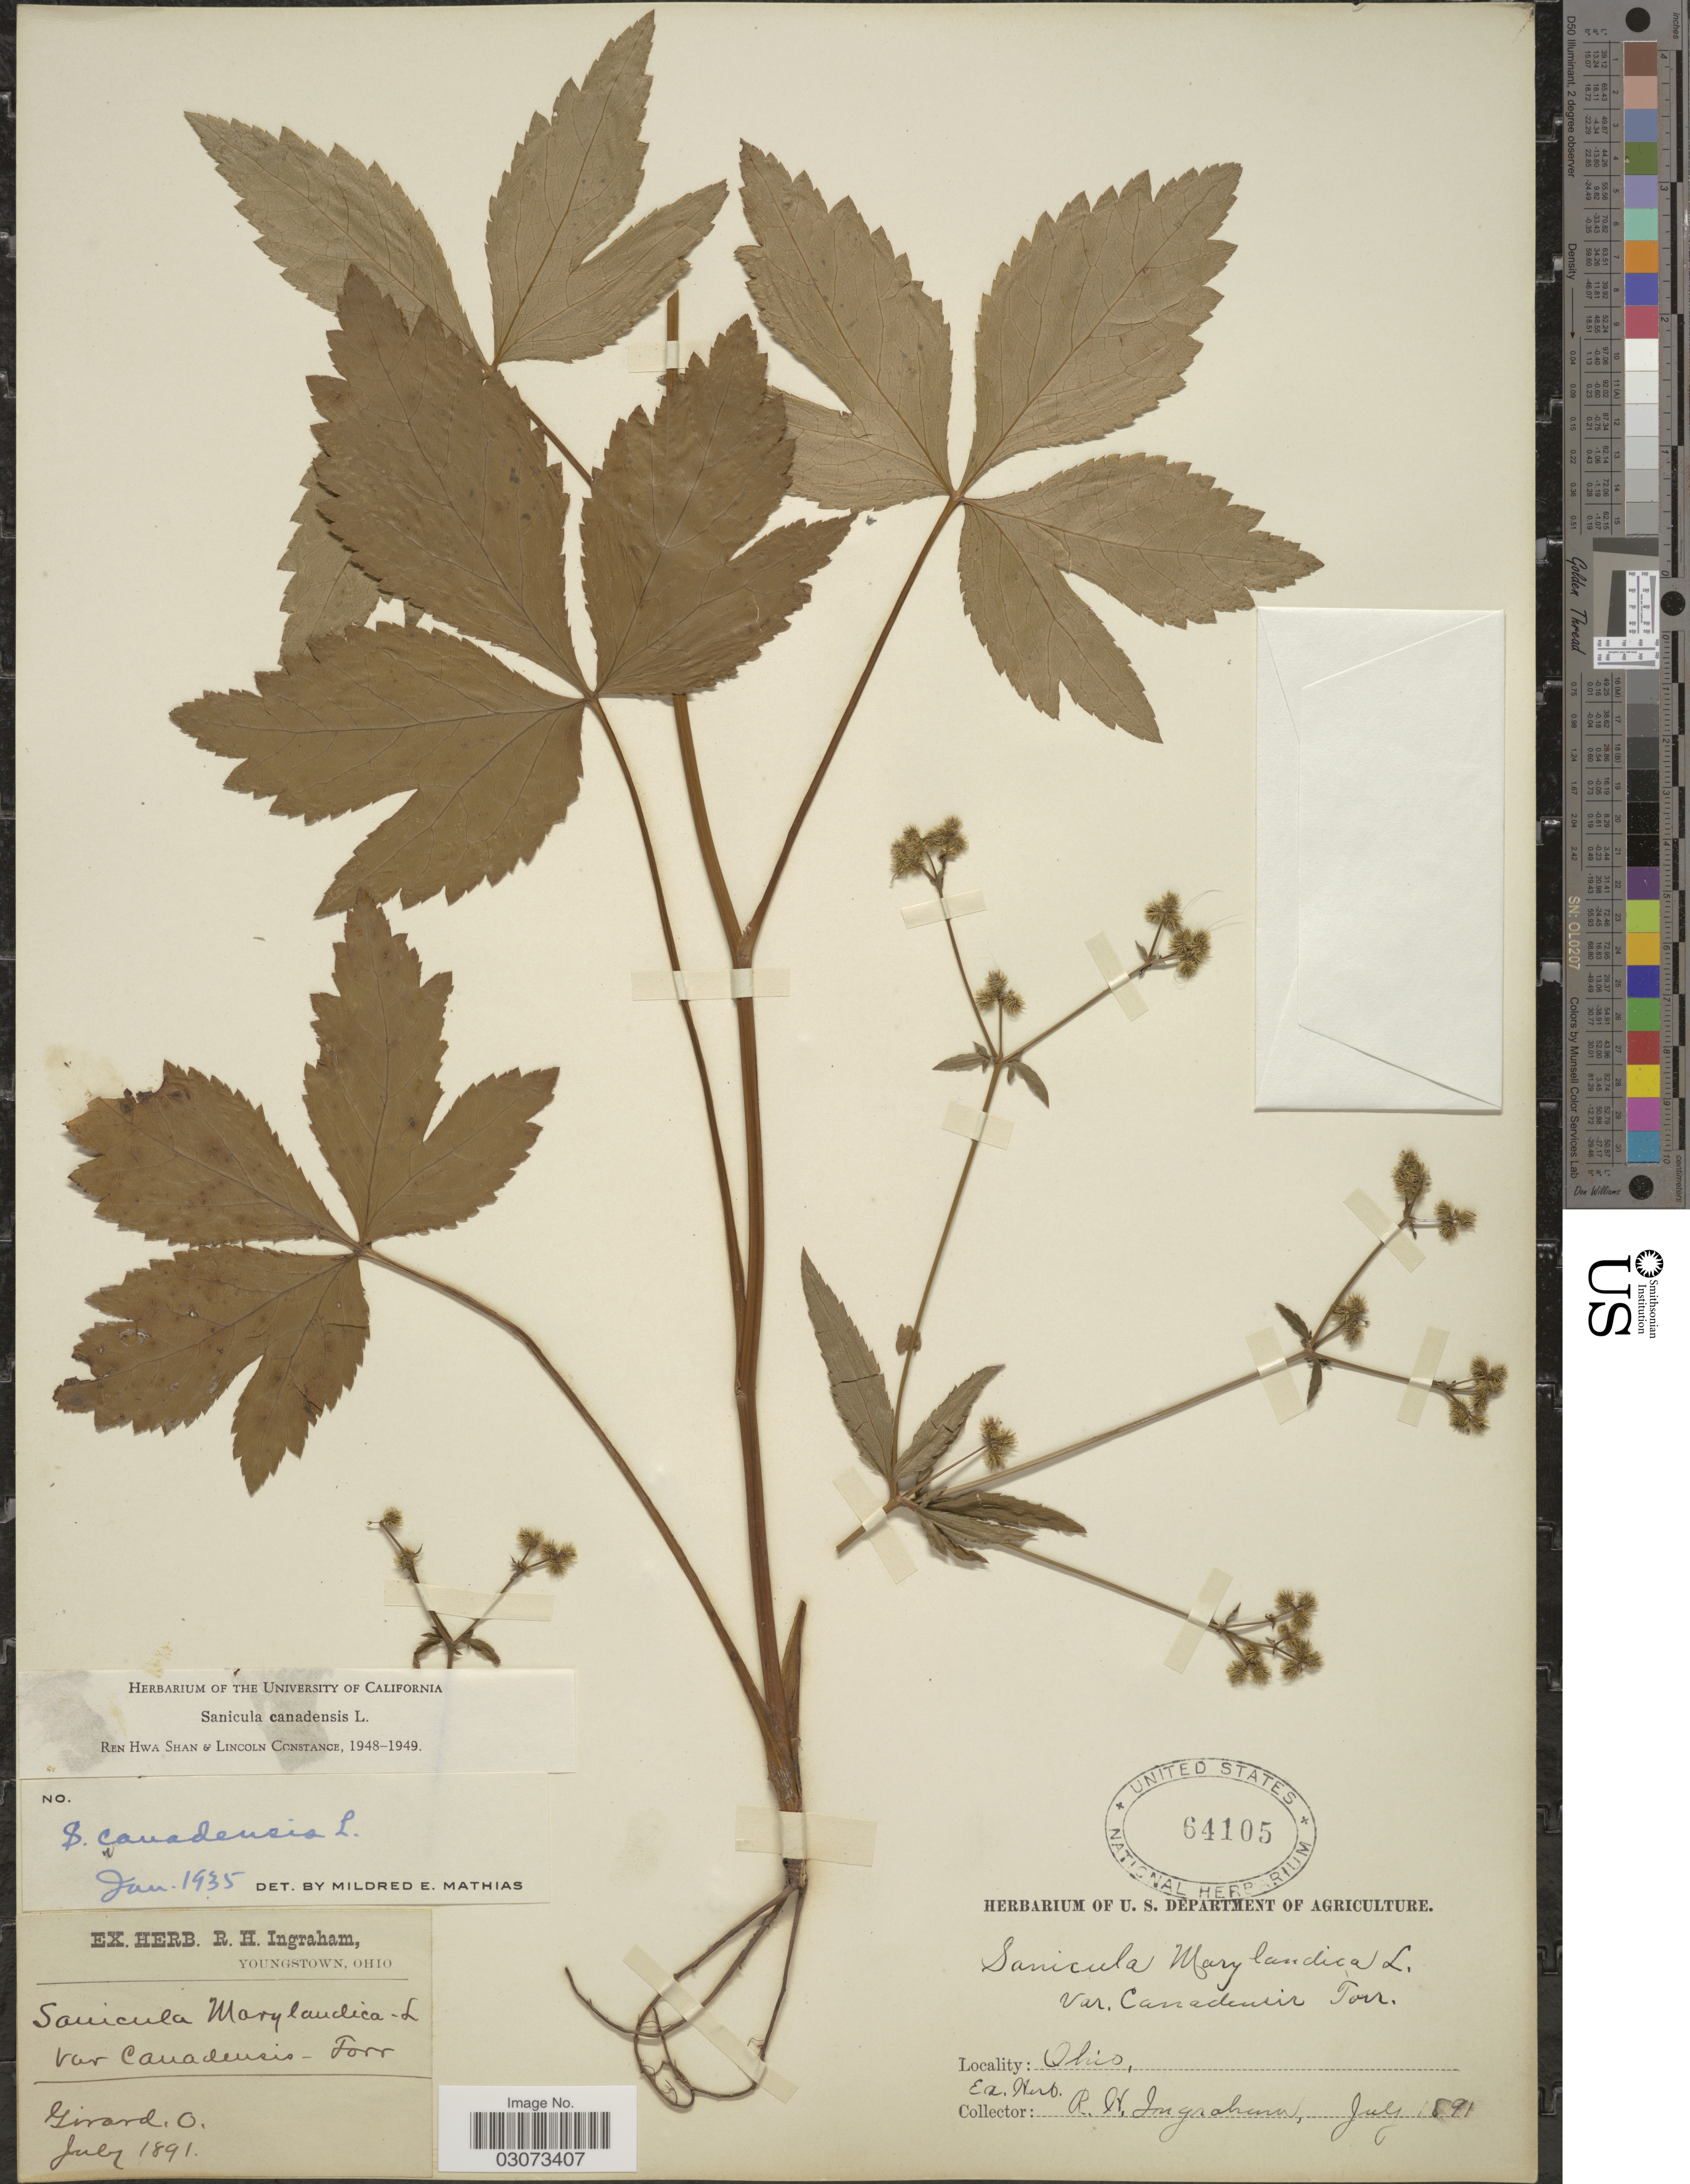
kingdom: Plantae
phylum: Tracheophyta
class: Magnoliopsida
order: Apiales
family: Apiaceae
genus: Sanicula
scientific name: Sanicula canadensis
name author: L.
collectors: Ex herb. R. H. Ingraham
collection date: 1891-07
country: United States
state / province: Ohio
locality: Girard.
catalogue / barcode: US 64105